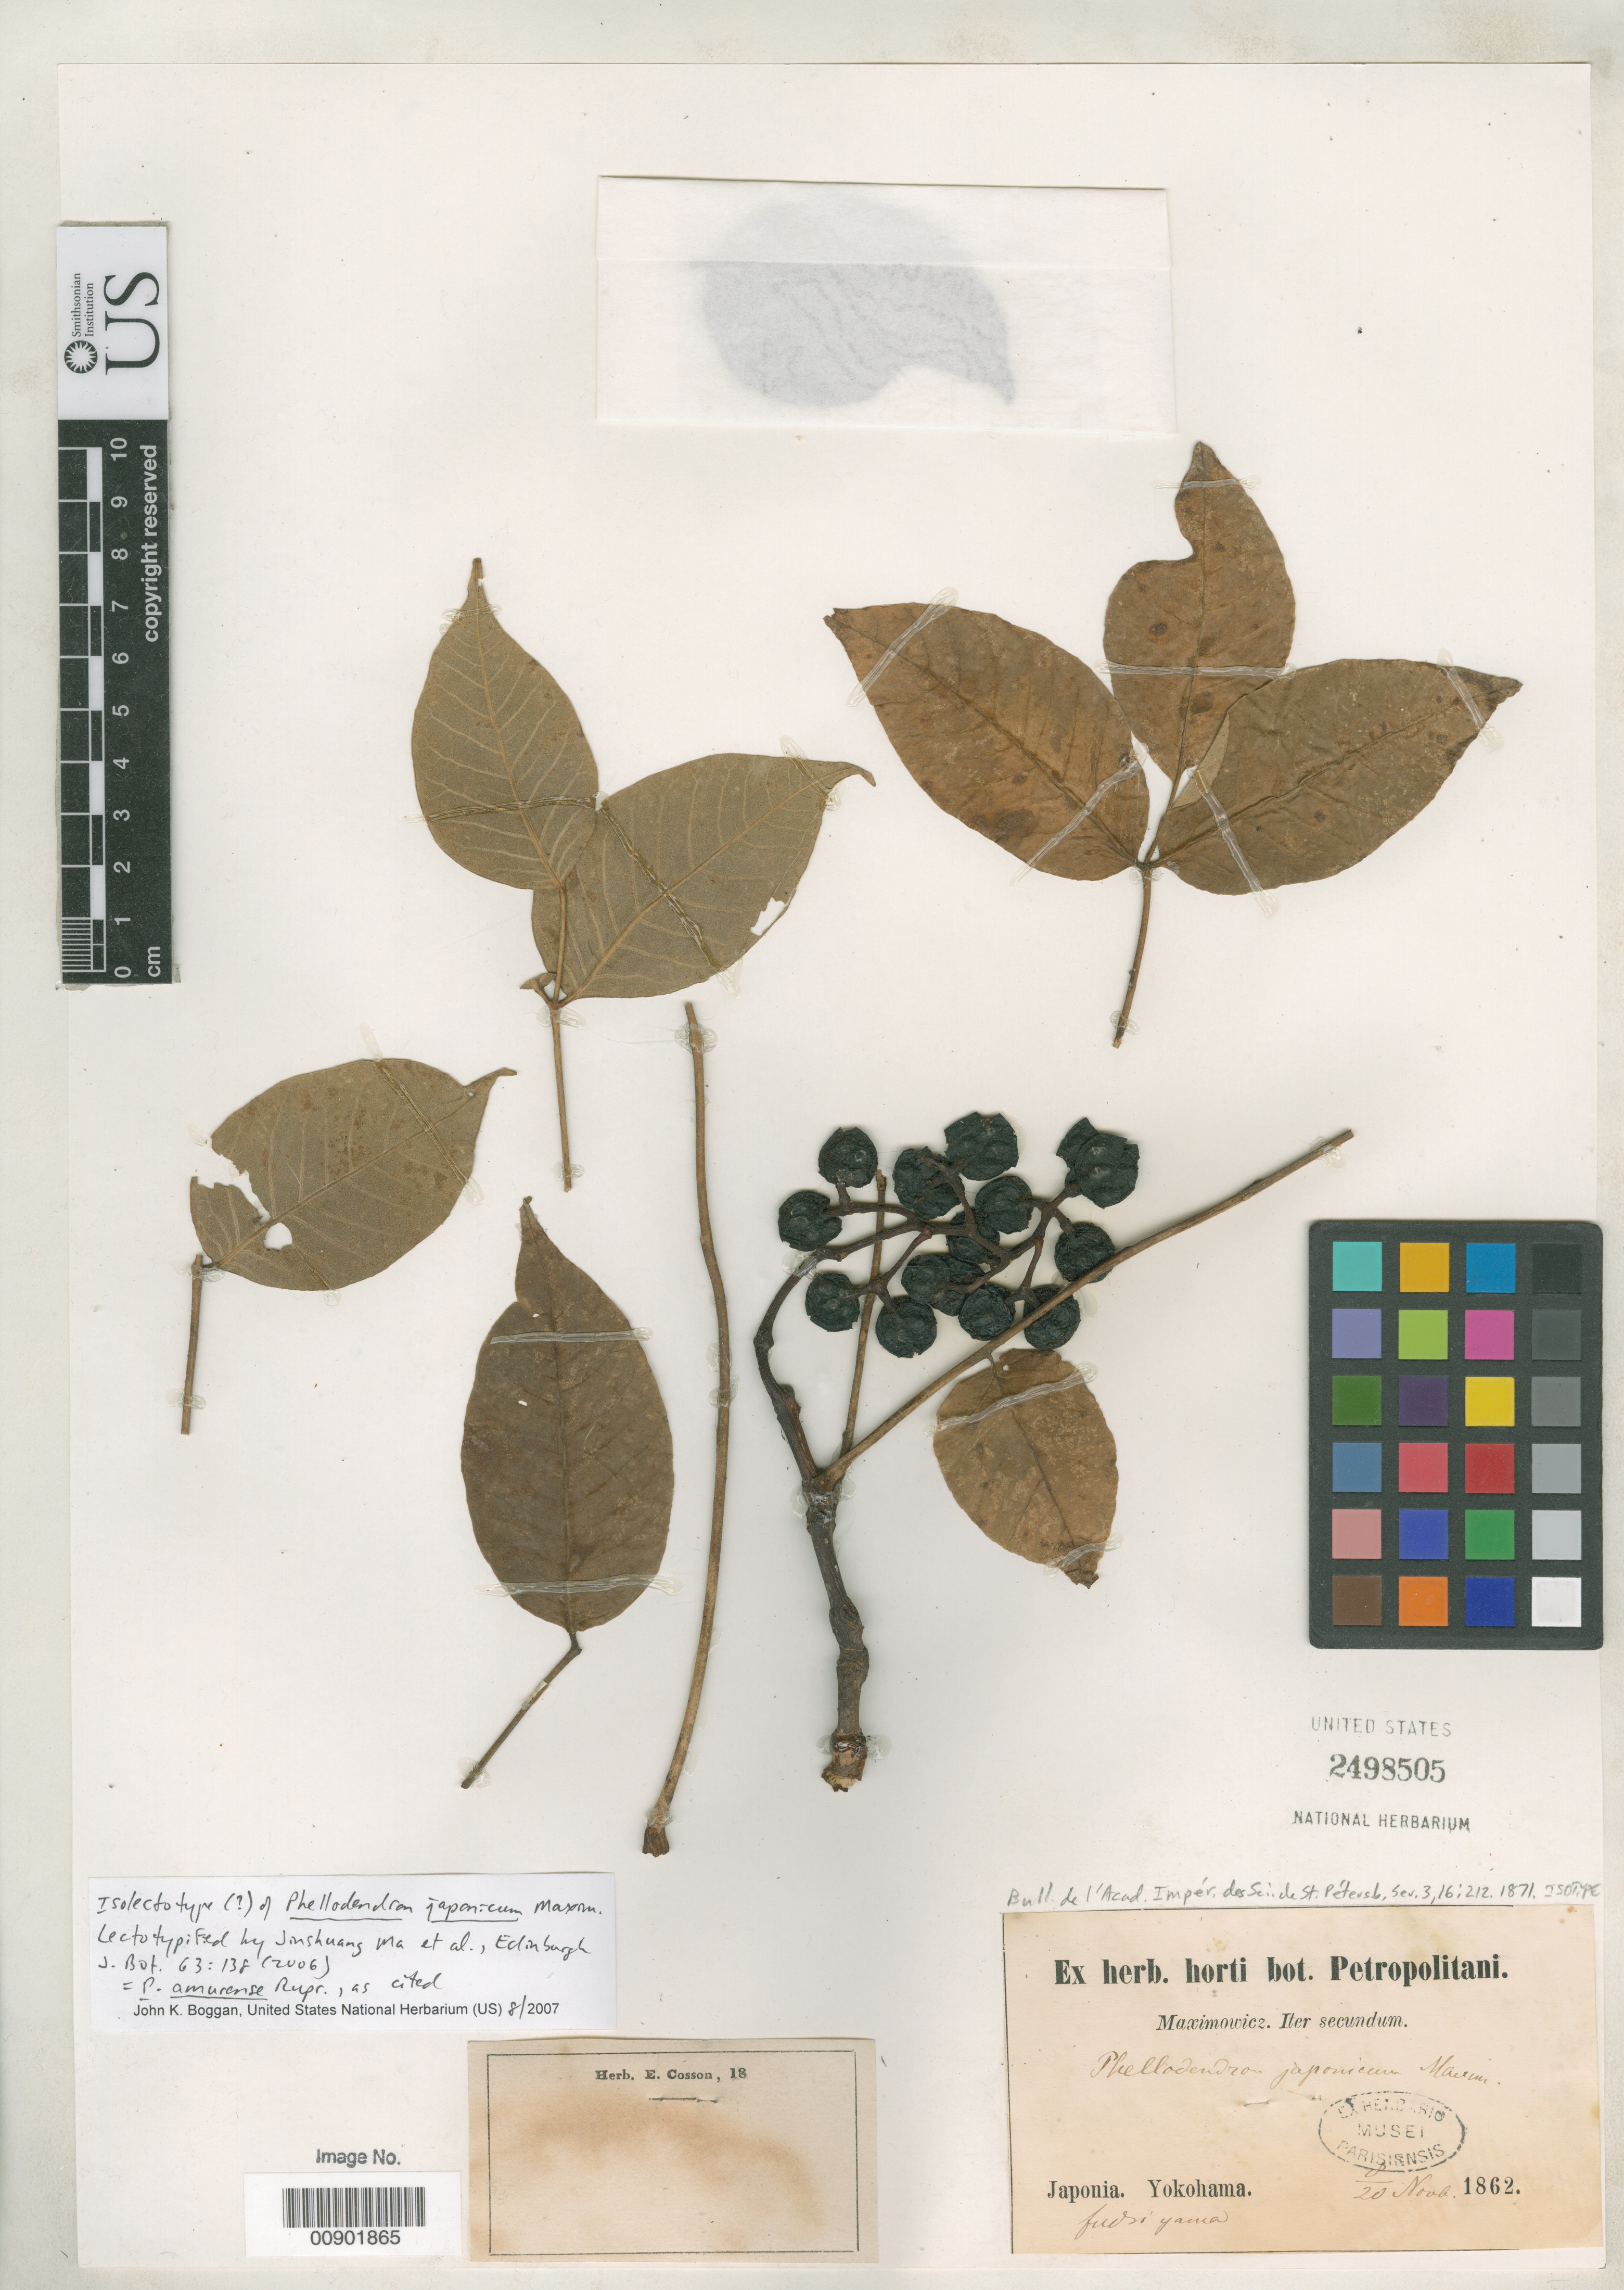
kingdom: Plantae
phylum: Tracheophyta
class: Magnoliopsida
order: Sapindales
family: Rutaceae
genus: Phellodendron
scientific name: Phellodendron japonicum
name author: Maxim.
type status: Isolectotype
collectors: C. J. Maximowicz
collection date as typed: Nov 1862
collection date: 1862-11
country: Japan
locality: Japonia. Yokohama. Fudsi yama.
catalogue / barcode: US 2498505